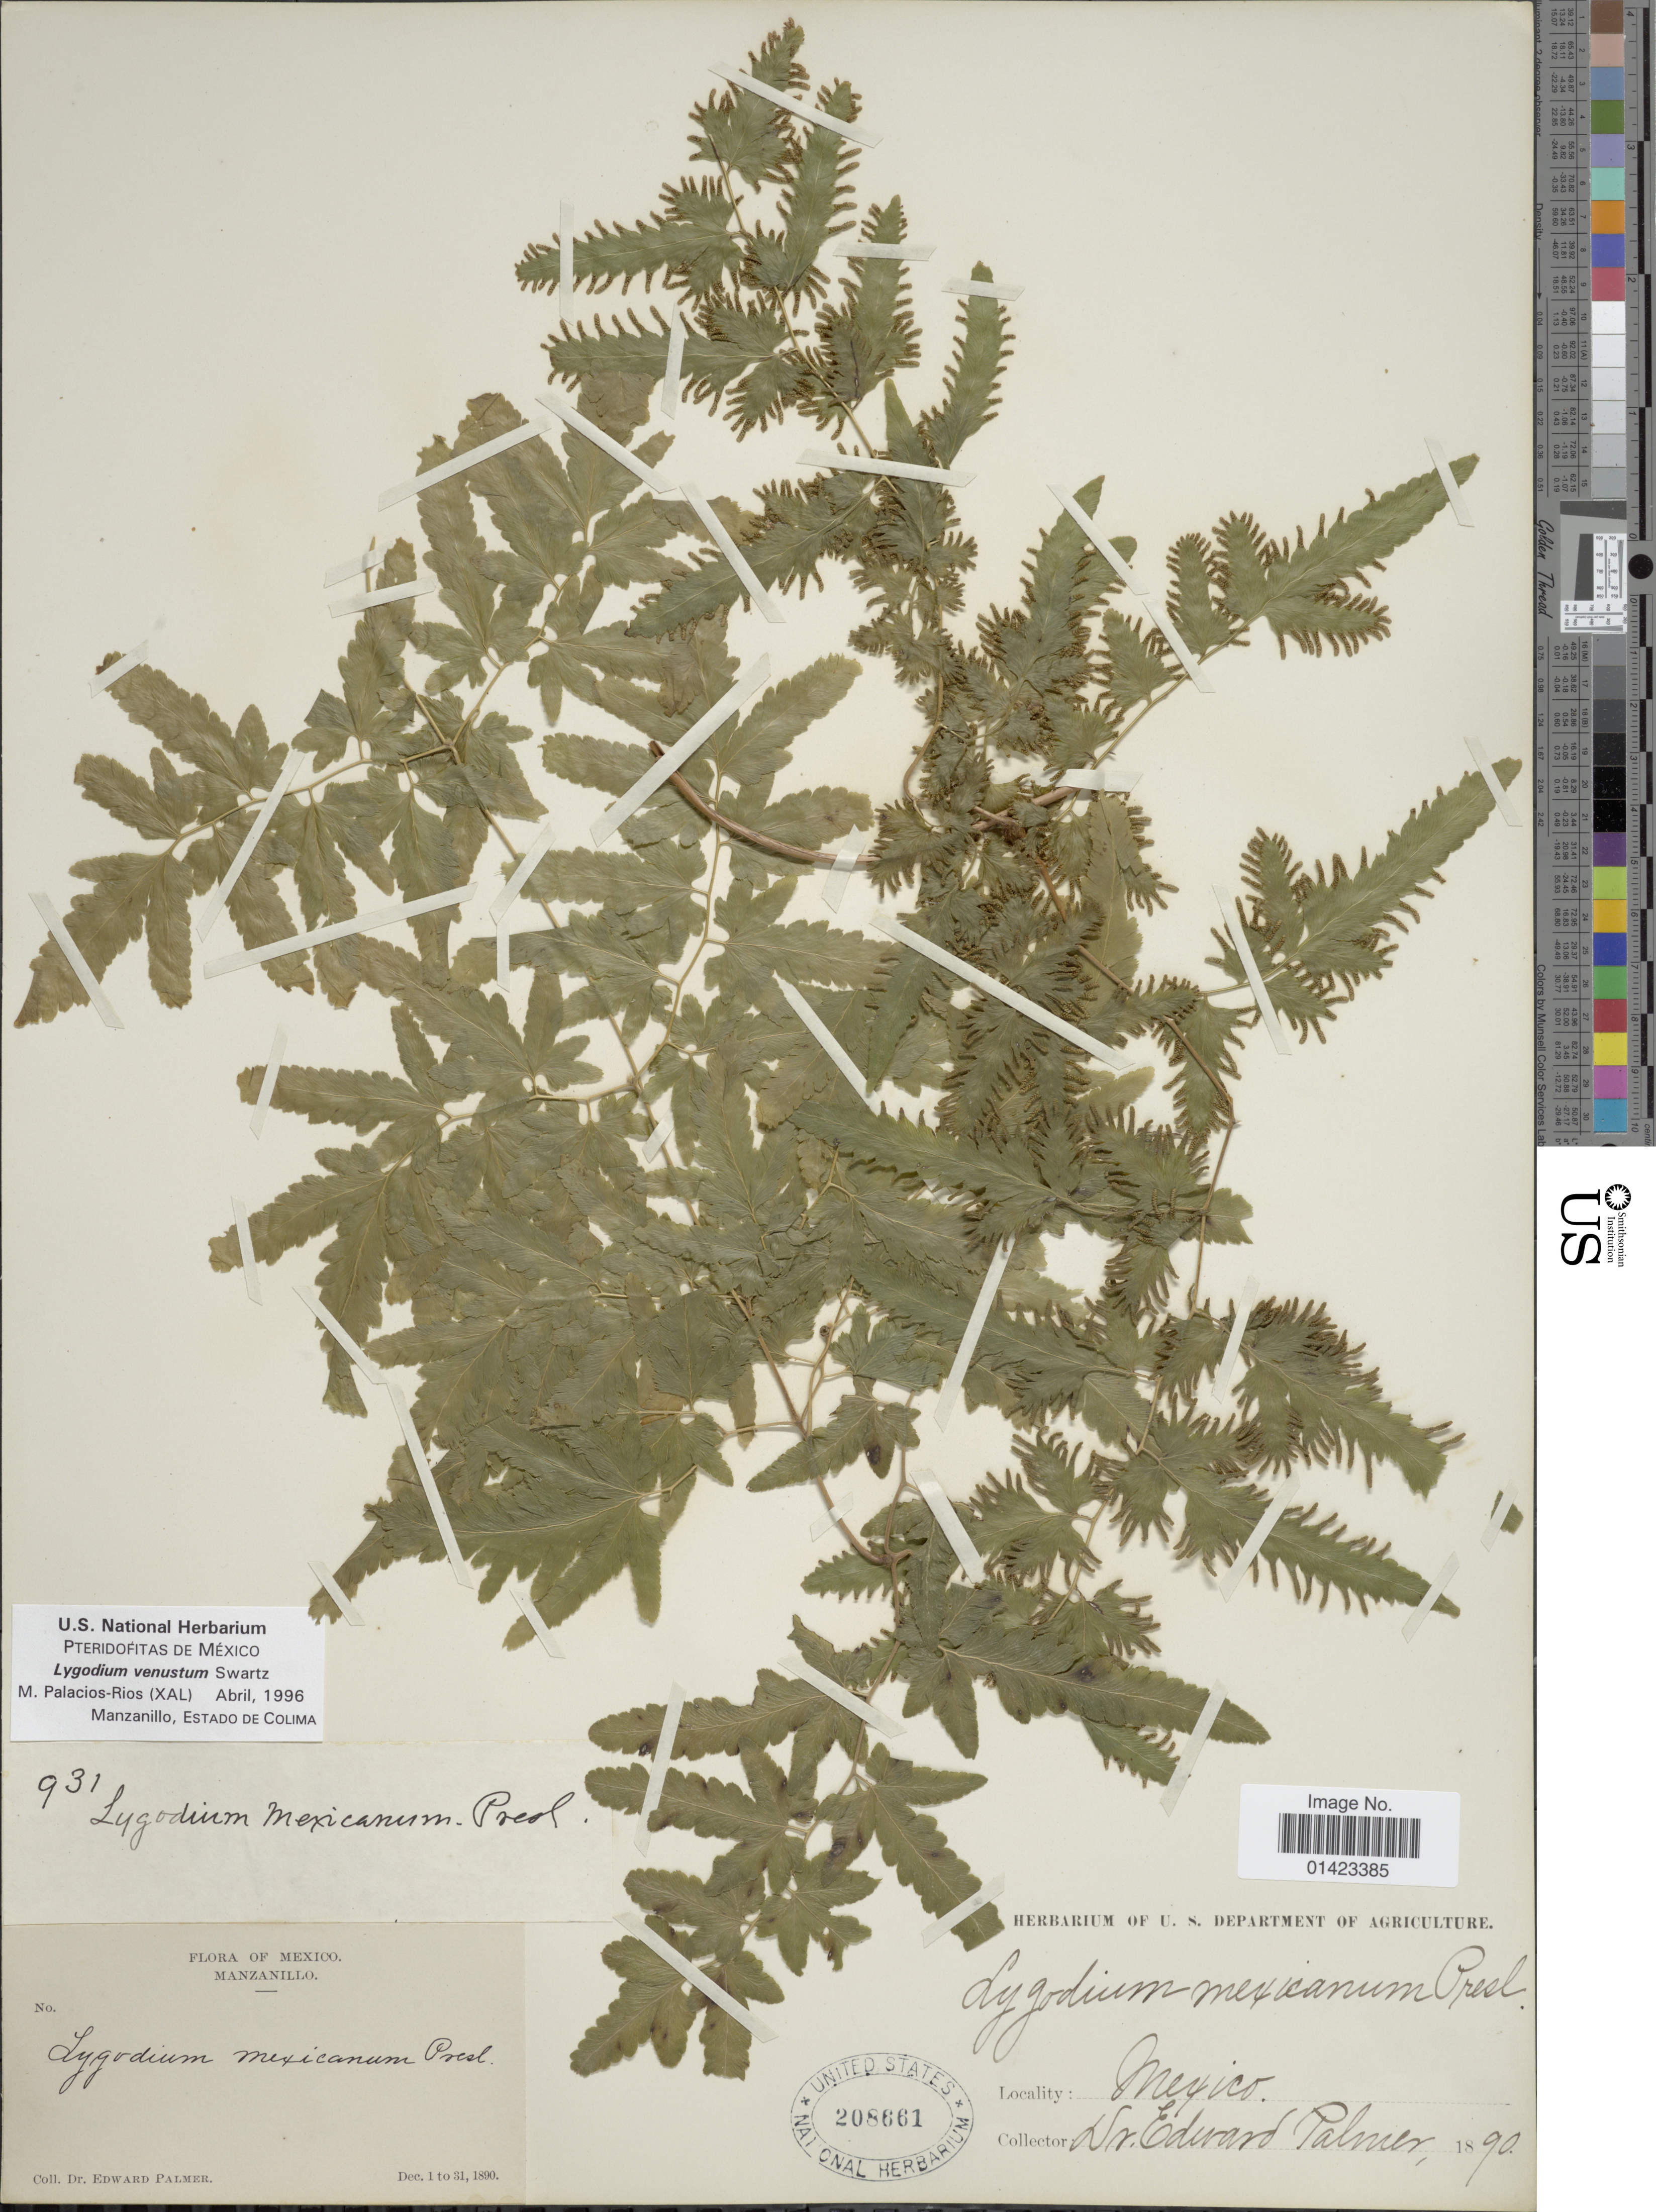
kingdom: Plantae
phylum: Tracheophyta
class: Polypodiopsida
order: Schizaeales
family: Lygodiaceae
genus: Lygodium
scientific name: Lygodium venustum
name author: Sw.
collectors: E. Palmer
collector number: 931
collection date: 1890-12-01/1890-12-31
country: Mexico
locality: Manzanillo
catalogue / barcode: US 208661